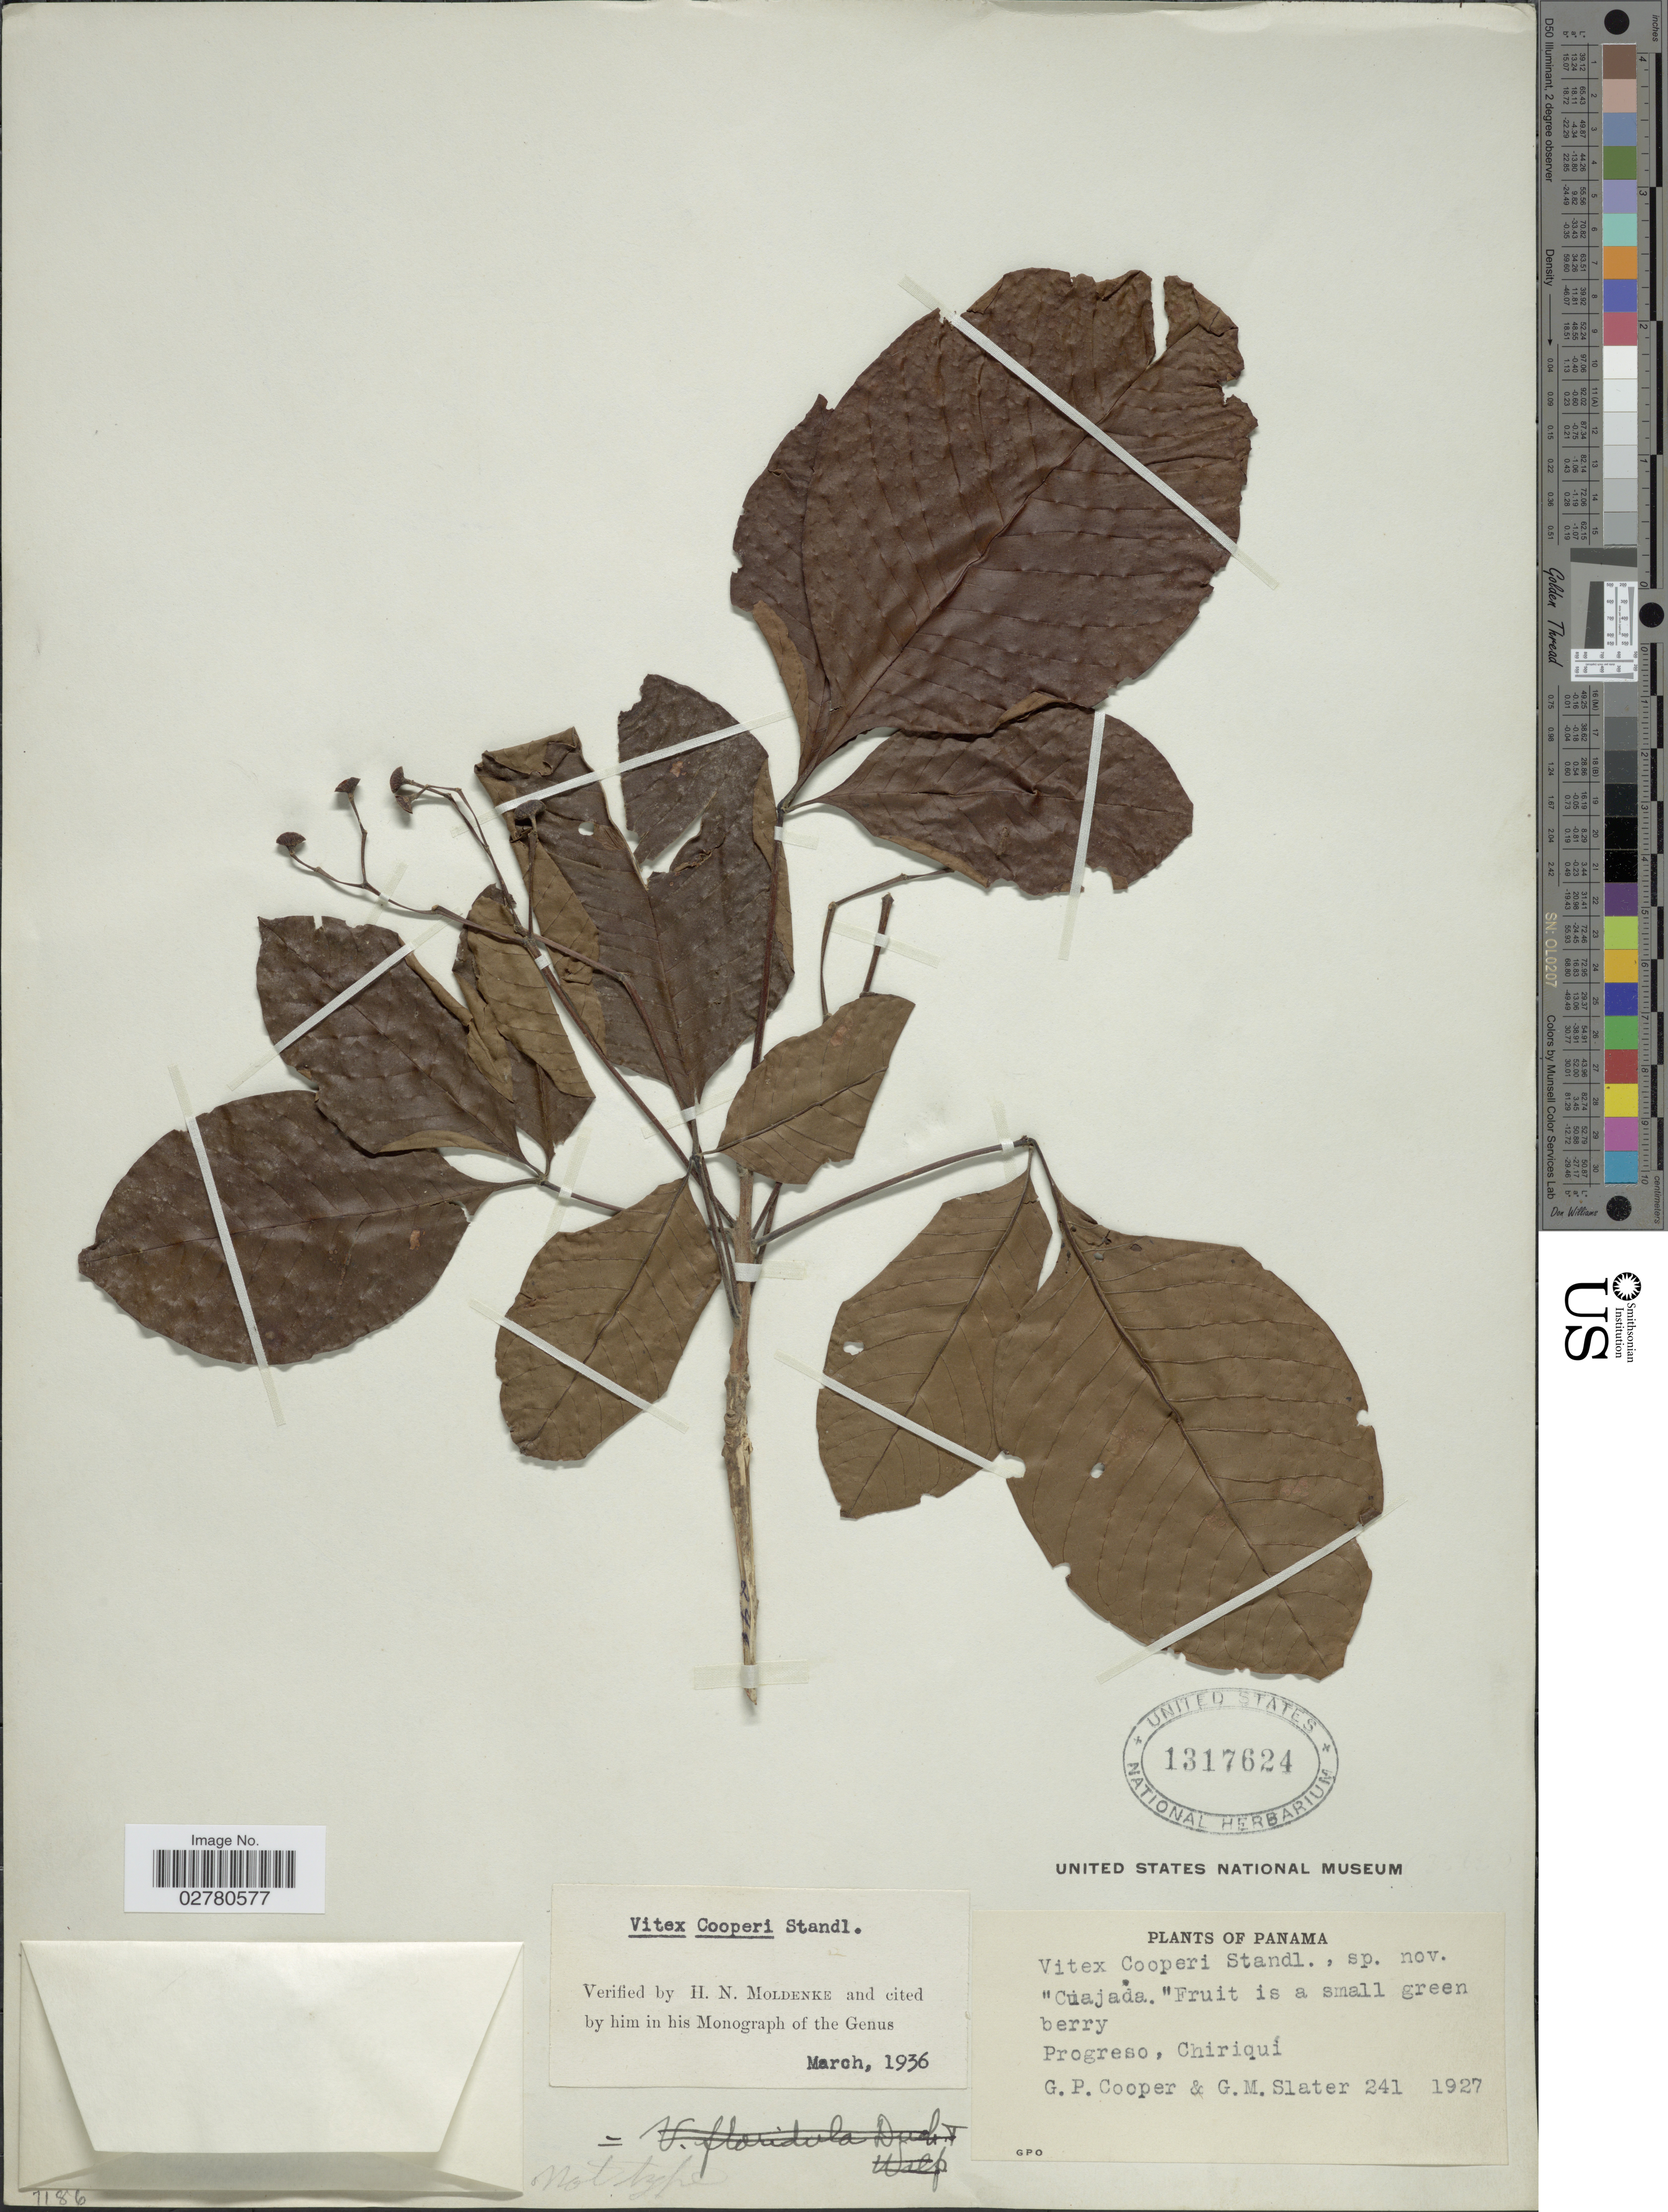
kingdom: Plantae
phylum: Tracheophyta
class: Magnoliopsida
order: Lamiales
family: Lamiaceae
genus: Vitex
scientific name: Vitex cooperi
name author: Standl.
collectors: G. Cooper & G. Slater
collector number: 241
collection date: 1927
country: Panama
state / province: Chiriqui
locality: Progreso.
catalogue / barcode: US 1317624